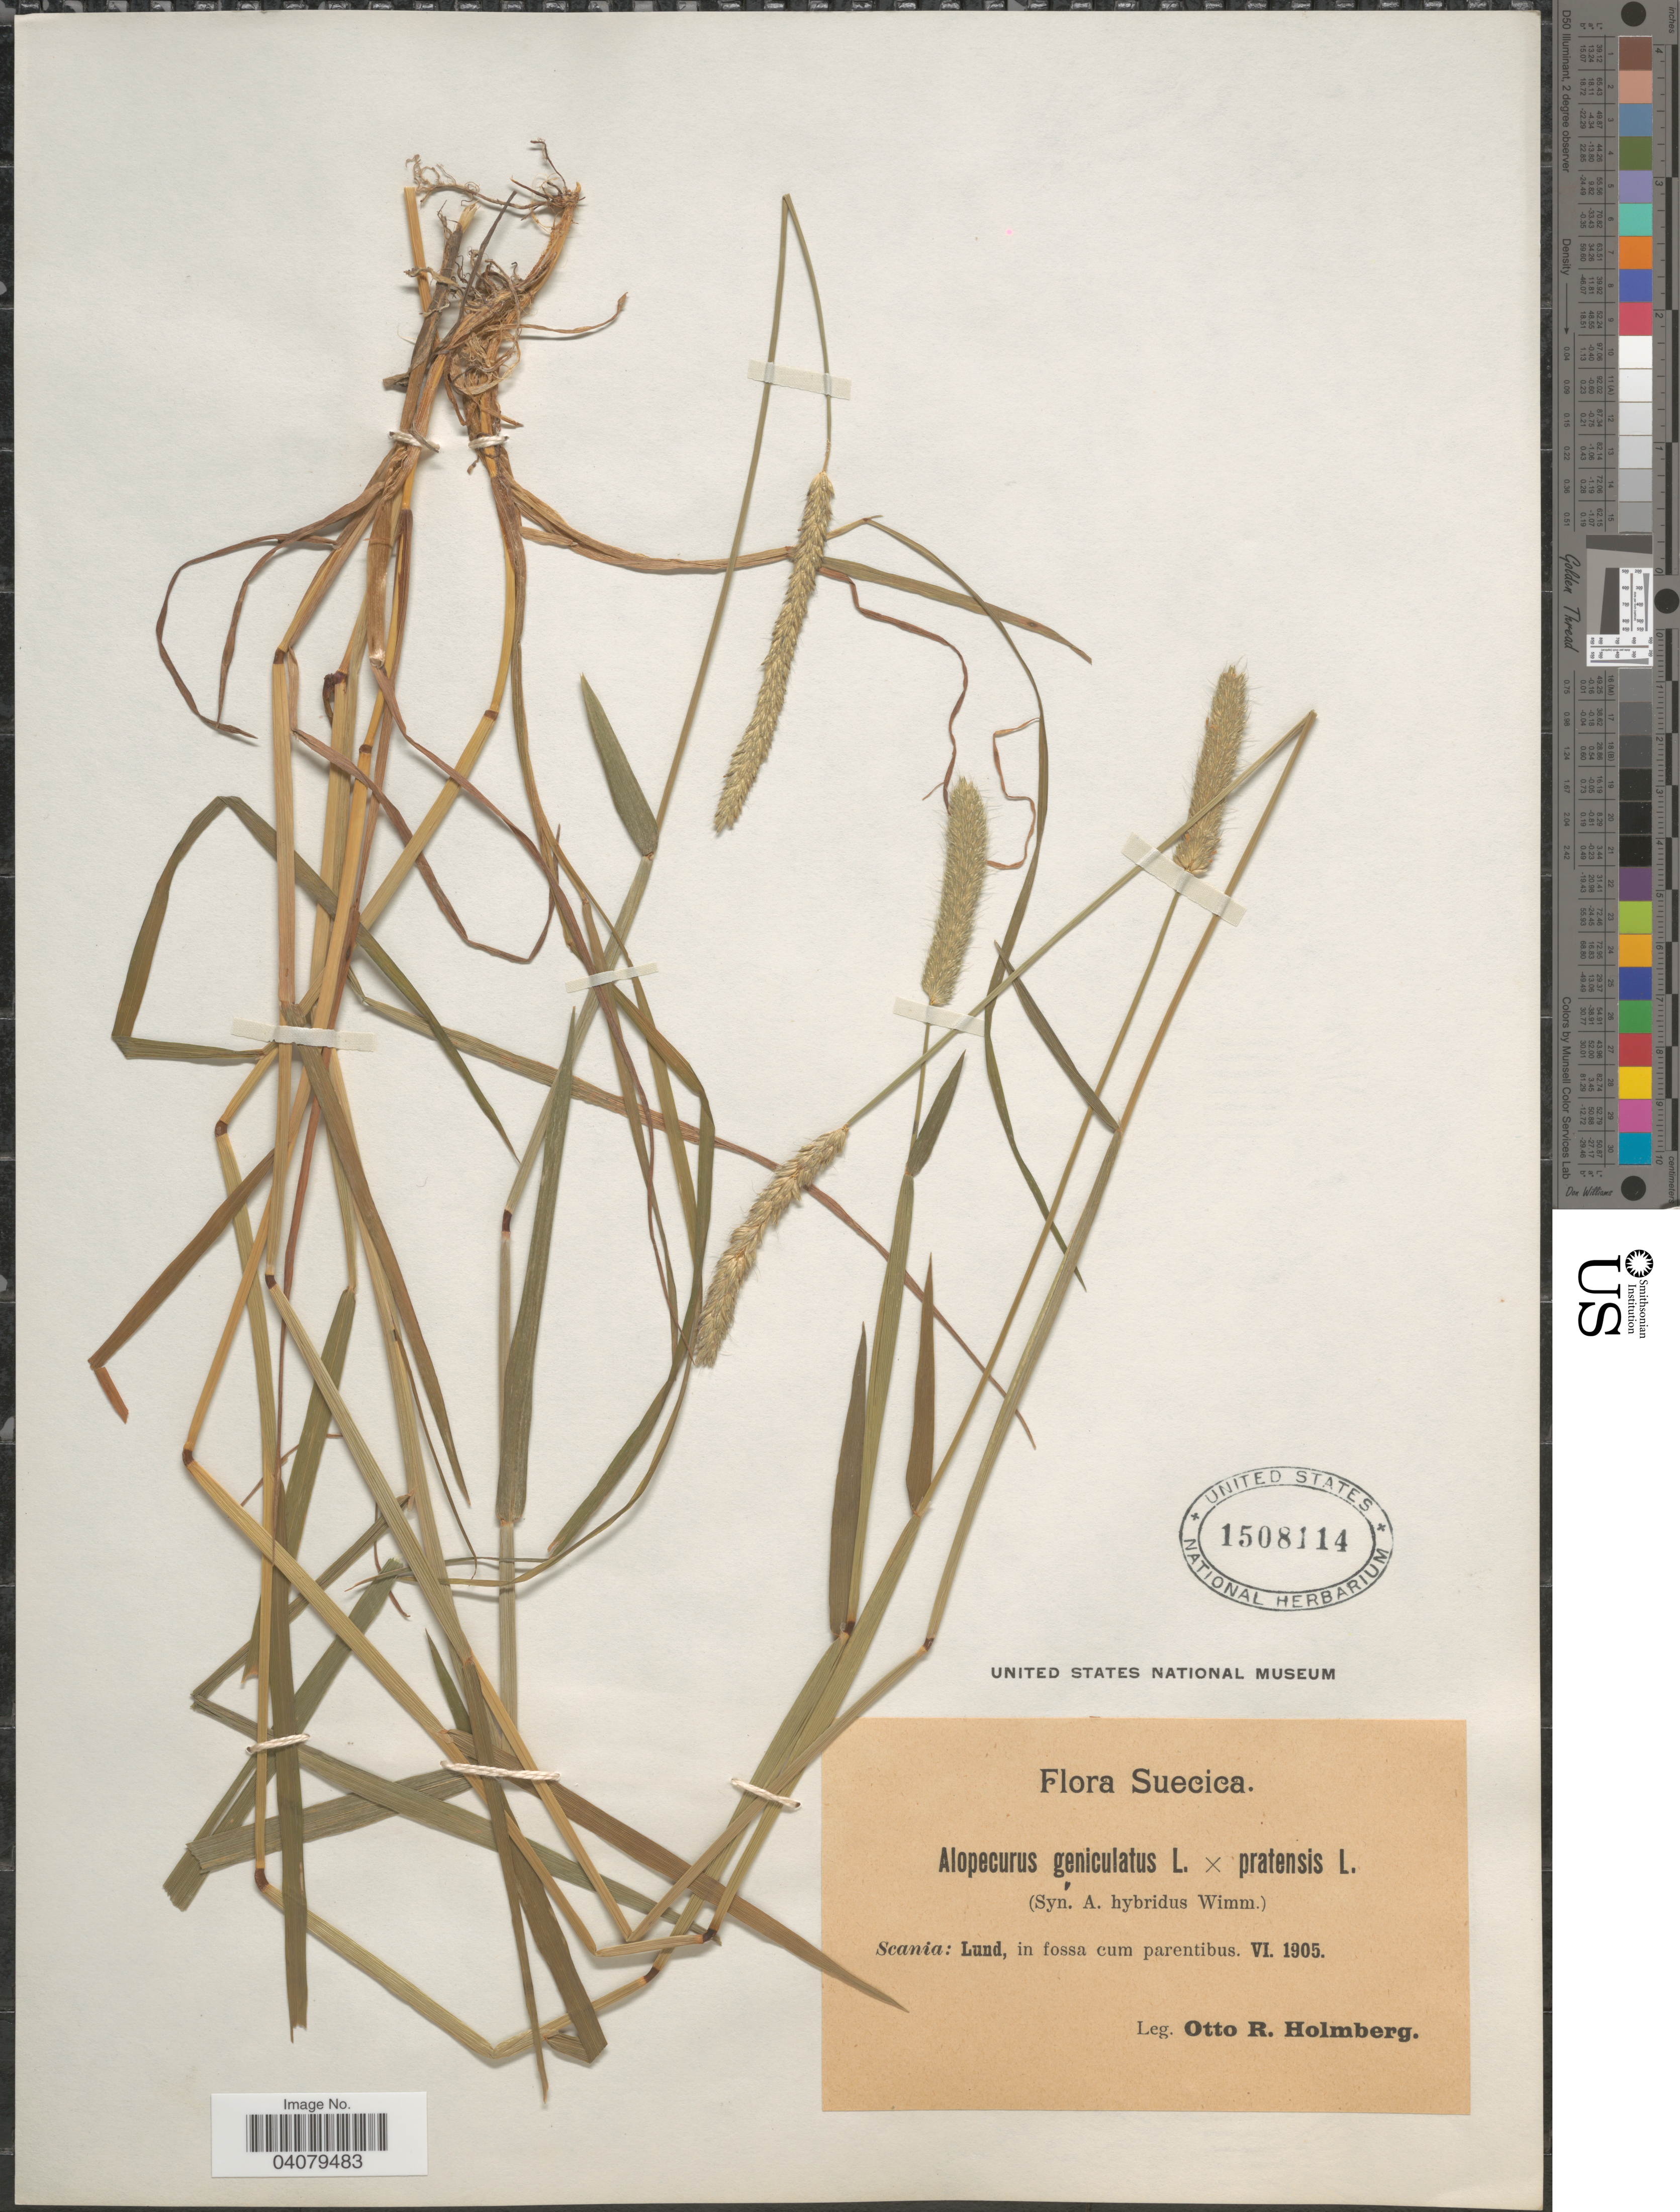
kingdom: Plantae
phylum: Tracheophyta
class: Liliopsida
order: Poales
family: Poaceae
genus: Alopecurus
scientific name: Alopecurus geniculatus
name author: L.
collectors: O. Holmberg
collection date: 1905-06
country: Sweden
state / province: Skåne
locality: Suecica. Scania: Lund, in fossa cum parentibus.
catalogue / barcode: US 1508114